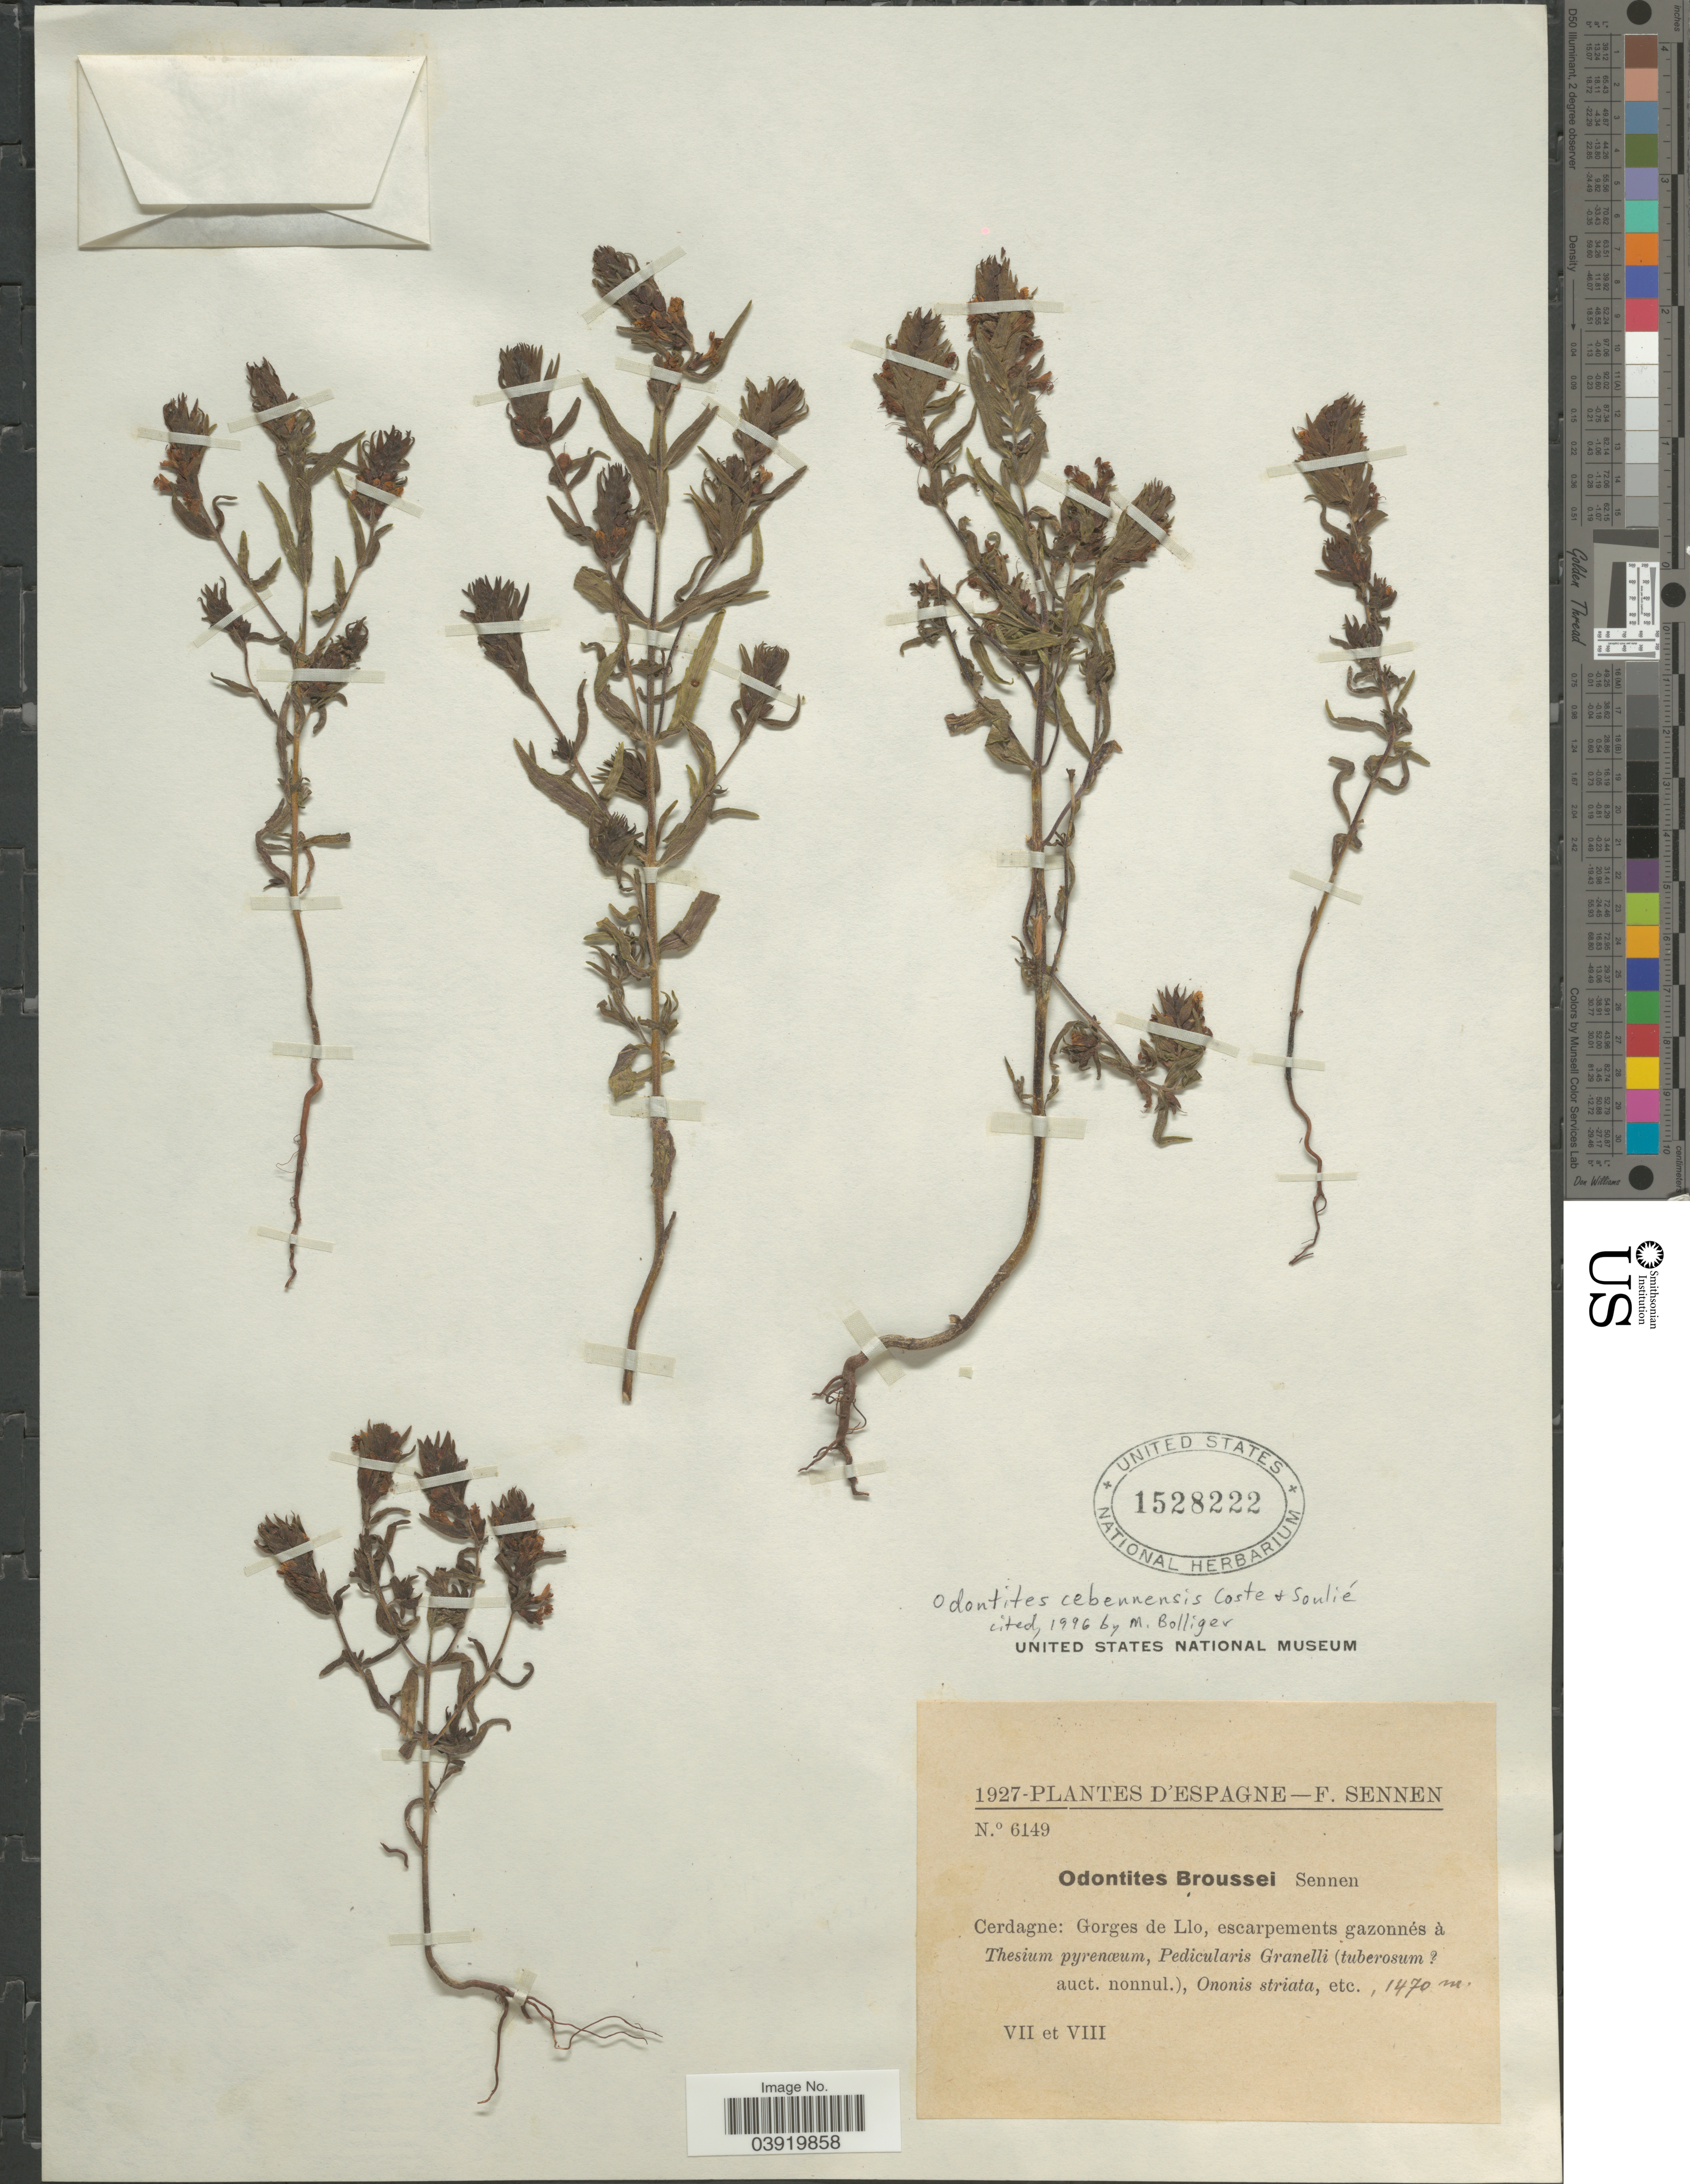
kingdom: Plantae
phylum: Tracheophyta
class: Magnoliopsida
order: Lamiales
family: Orobanchaceae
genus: Odontites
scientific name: Odontites cebennensis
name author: Coste & Soulié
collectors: E. Sennen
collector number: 6149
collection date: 1927-07/1927-08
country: Spain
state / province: Islas Baleares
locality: D'Espagne. Cerdagne: Gorges de Llo.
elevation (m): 1470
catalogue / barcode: US 1528222